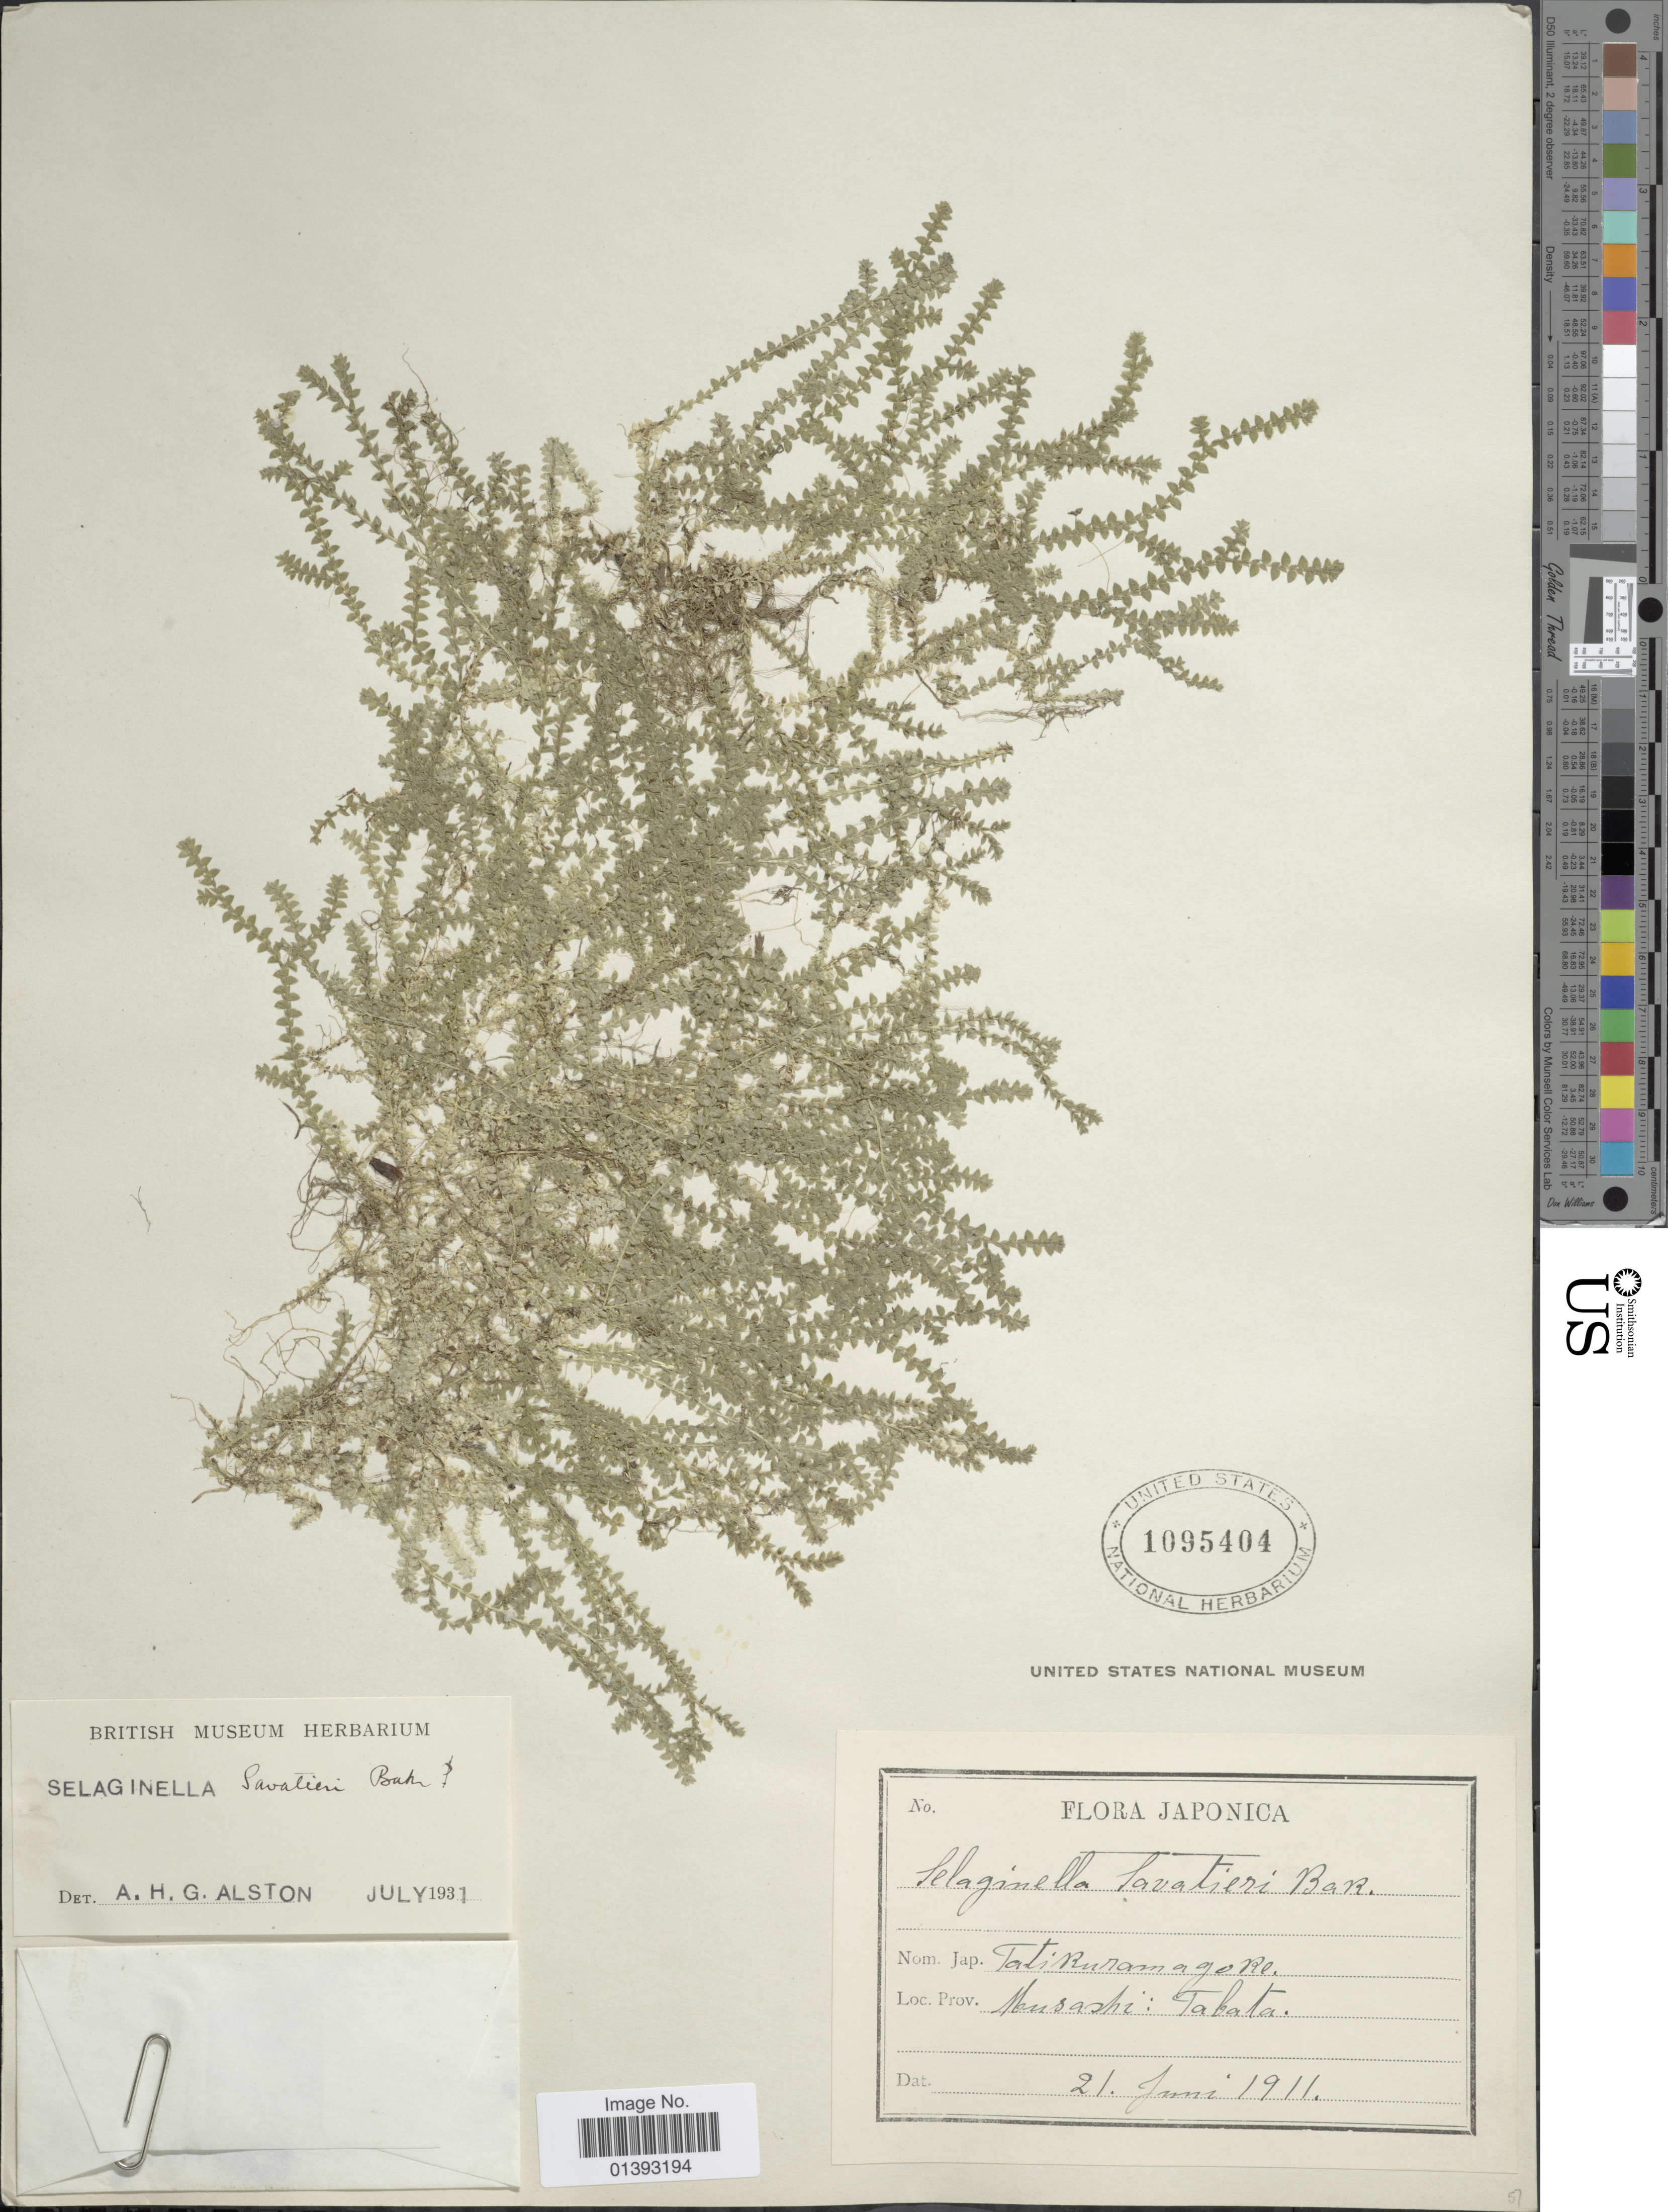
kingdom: Plantae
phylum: Tracheophyta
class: Lycopodiopsida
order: Selaginellales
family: Selaginellaceae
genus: Selaginella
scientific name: Selaginella nipponica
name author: Franch. & Sav.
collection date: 1911-06-21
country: Japan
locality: Monsashi: Tabata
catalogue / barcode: US 1095404